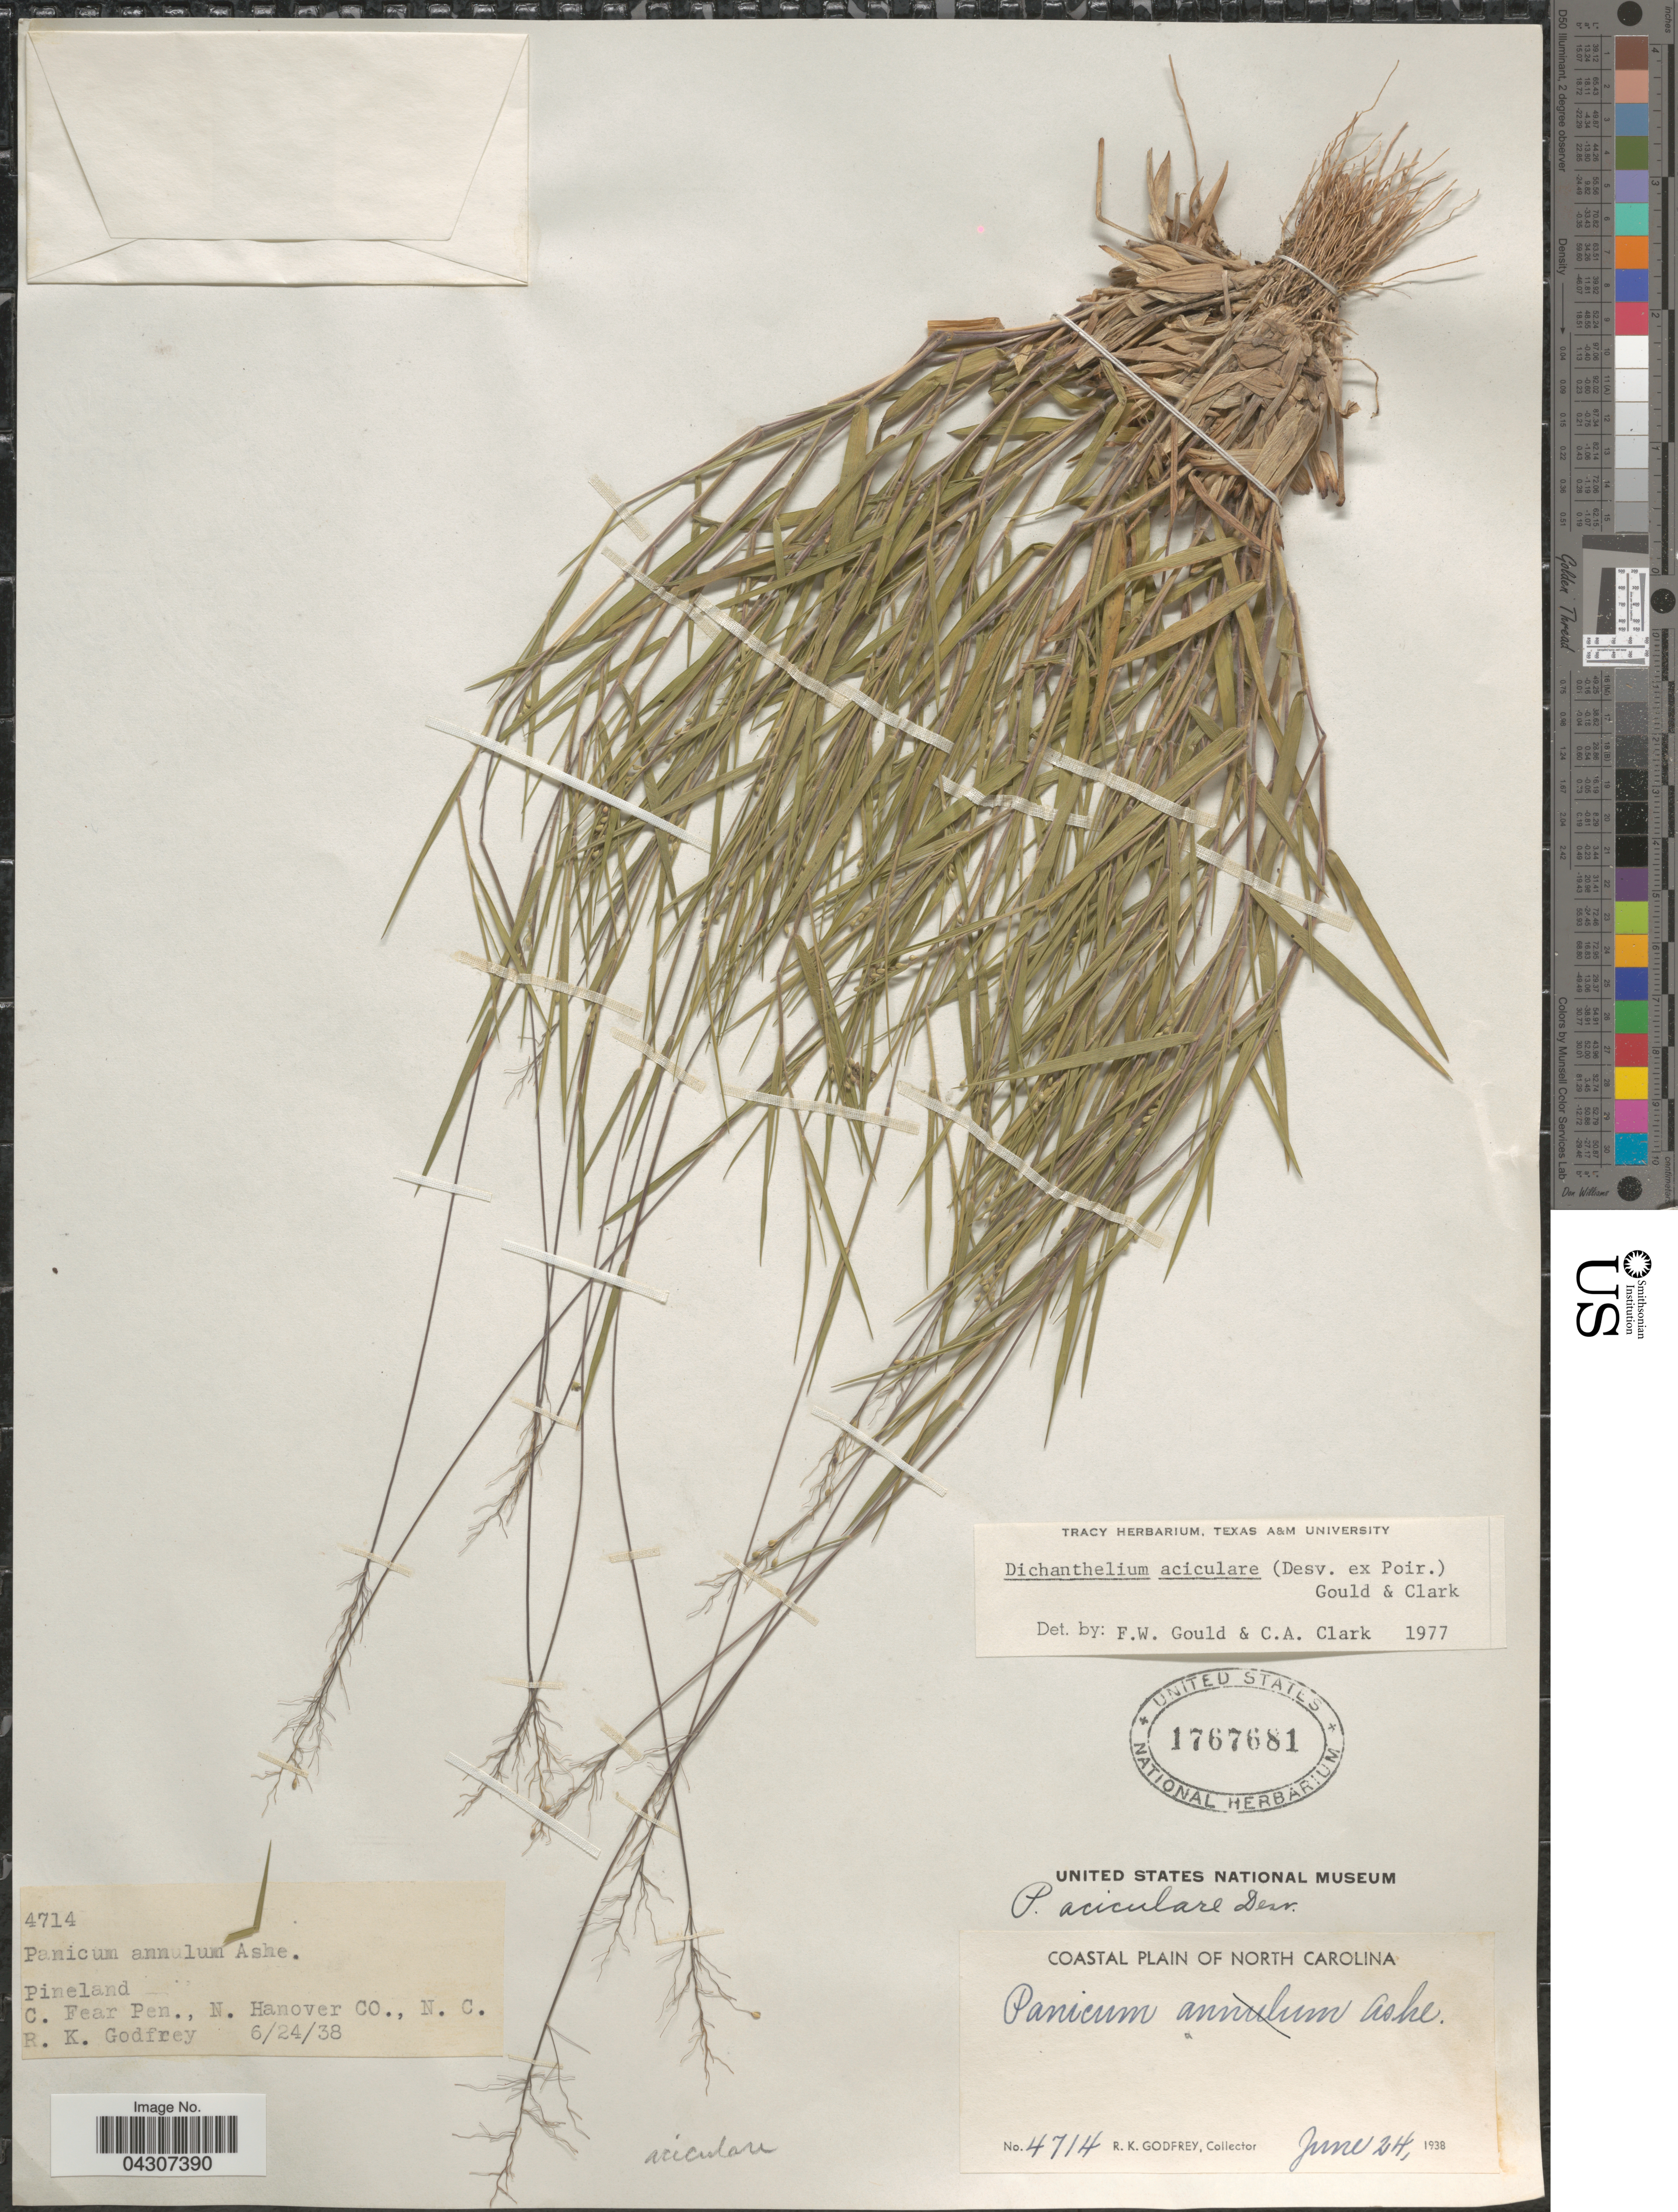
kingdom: Plantae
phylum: Tracheophyta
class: Liliopsida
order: Poales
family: Poaceae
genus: Dichanthelium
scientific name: Dichanthelium aciculare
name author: (Desv. ex Poir.) Gould & C.A. Clark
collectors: R. K. Godfrey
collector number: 4714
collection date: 1938-06-24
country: United States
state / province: North Carolina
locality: Coastal Plain of North Carolina. Pineland. C. Fear Pen., N. Hanover Co.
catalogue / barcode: US 1767681